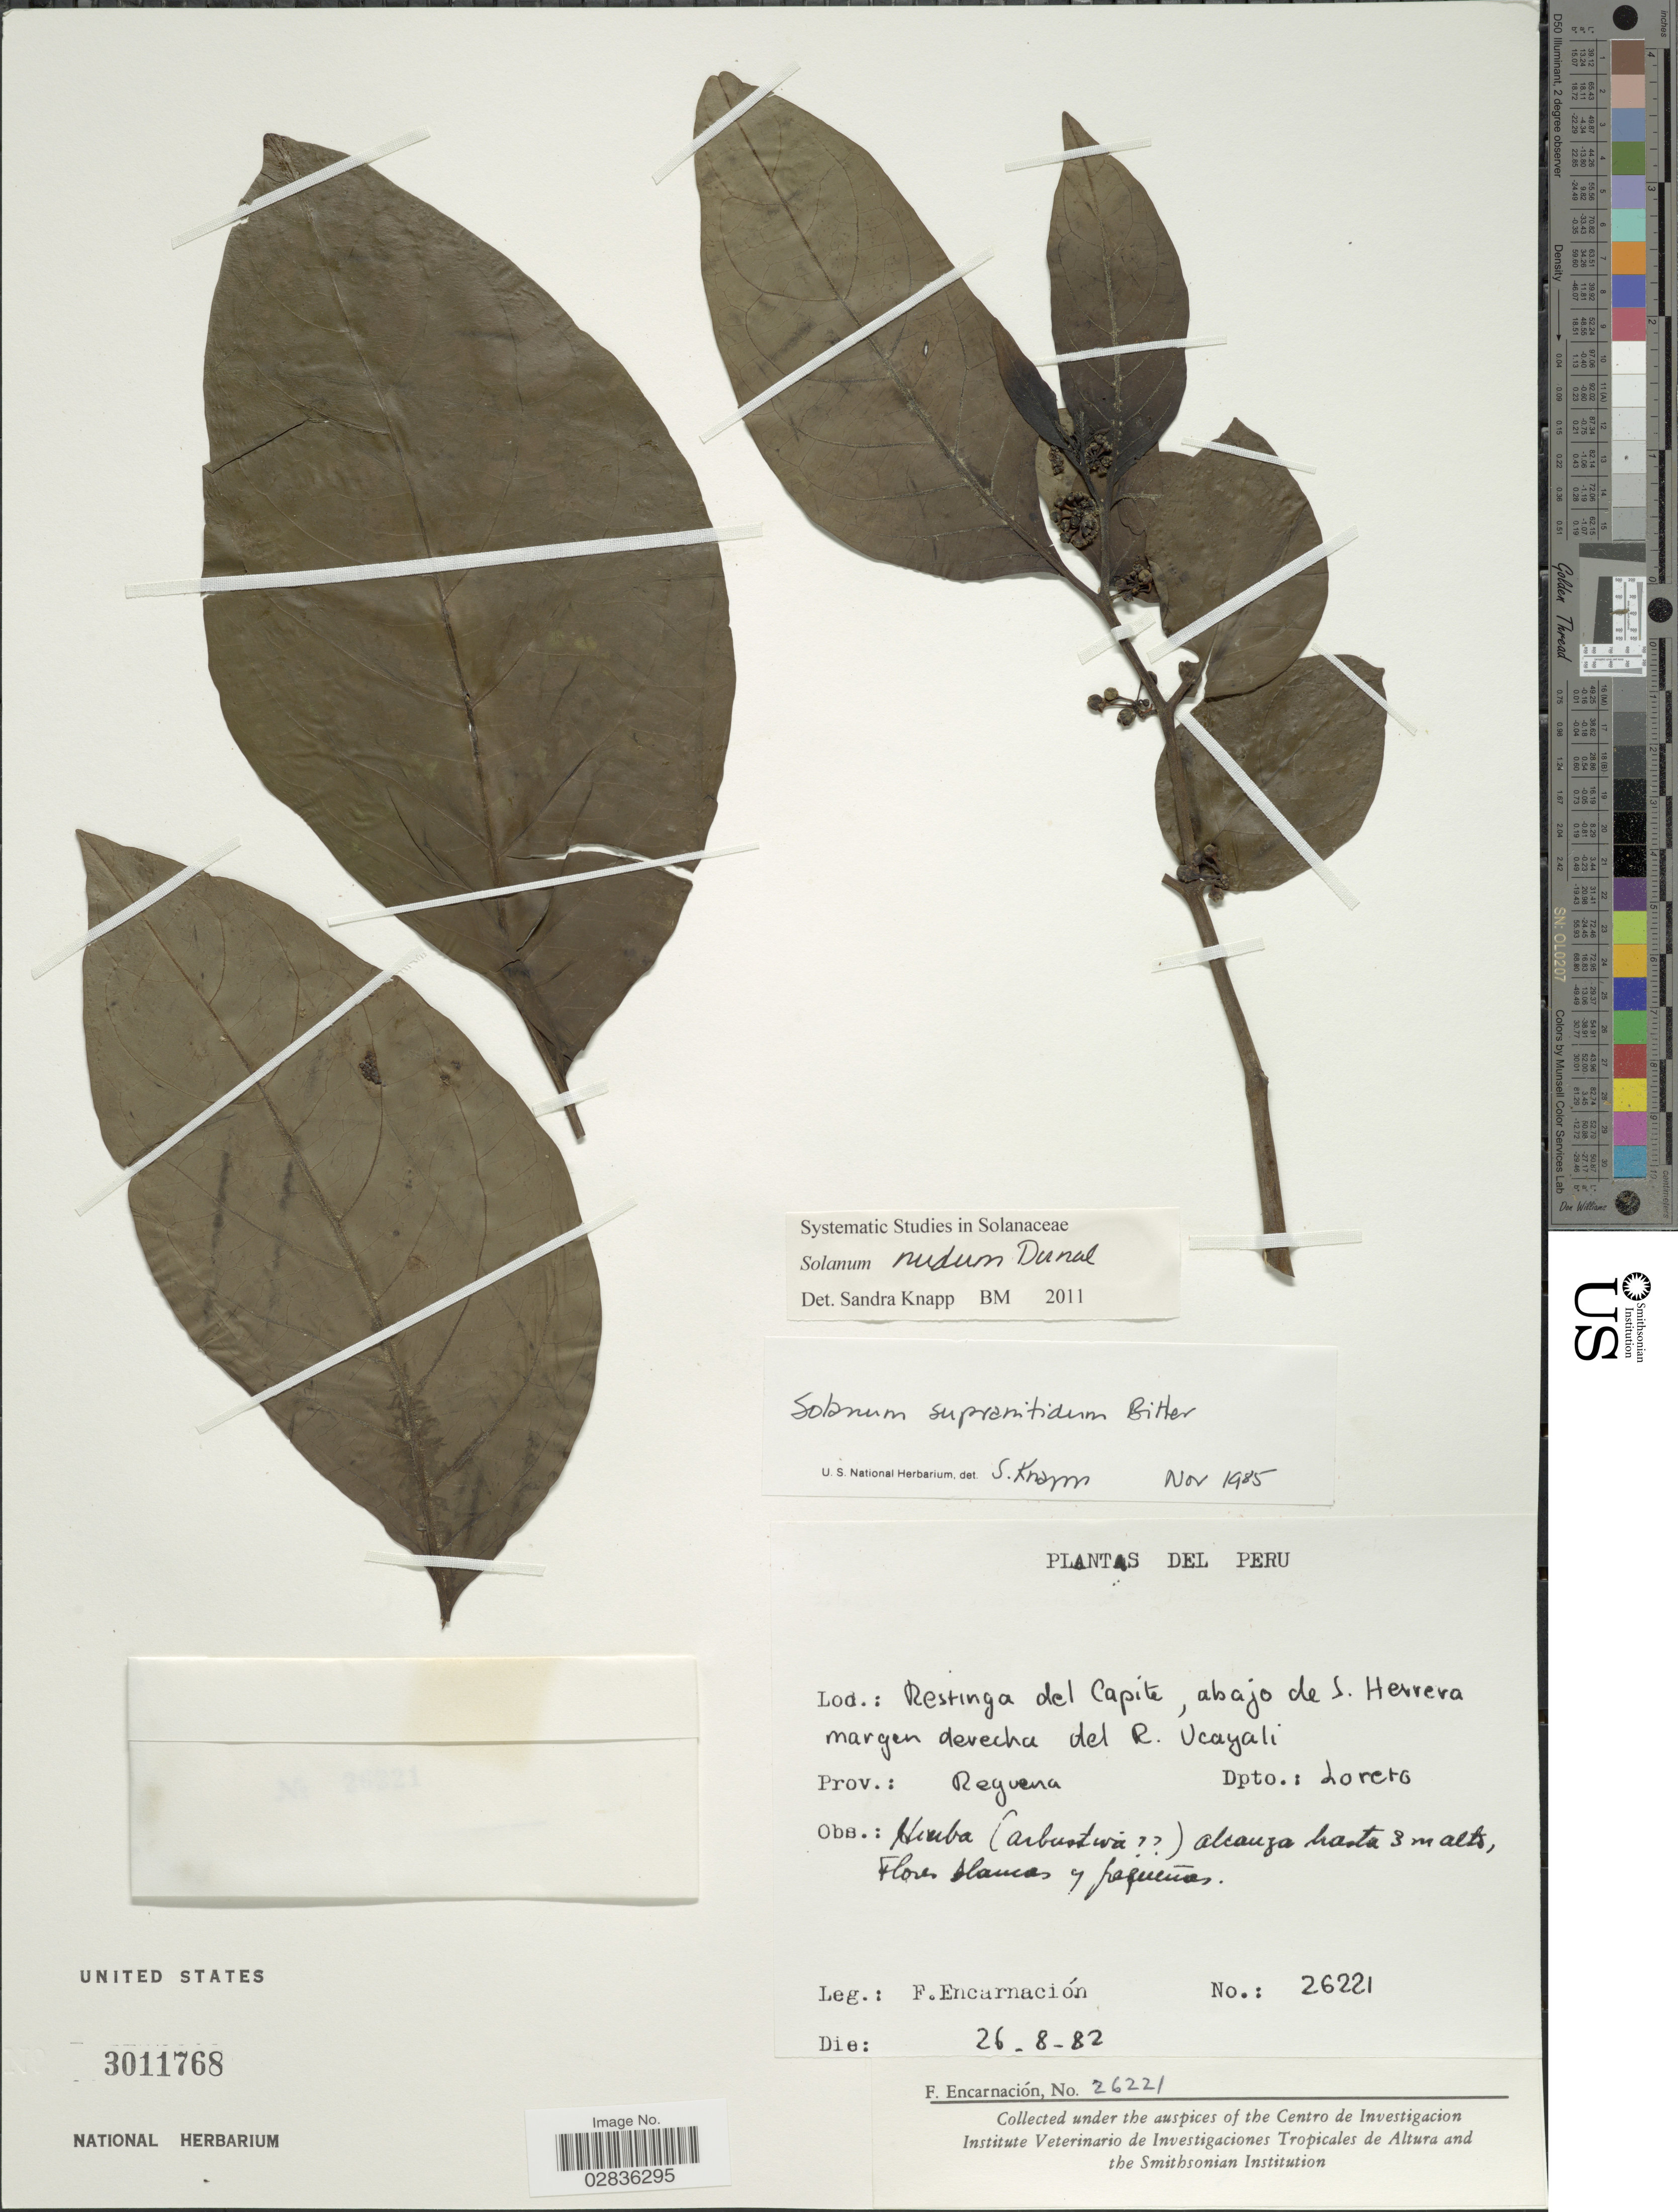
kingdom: Plantae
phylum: Tracheophyta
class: Magnoliopsida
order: Solanales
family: Solanaceae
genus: Solanum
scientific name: Solanum nudum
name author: Dunal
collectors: F. Encarnación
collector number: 26221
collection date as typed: Transcribed d/m/y: 26/8/82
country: Peru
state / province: Loreto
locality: Restinga de Capite, abajo de S. Herrera margen derecha del R. Ucayali. Prov.: Reguena. Dpto.: Loreto.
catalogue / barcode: US 3011768